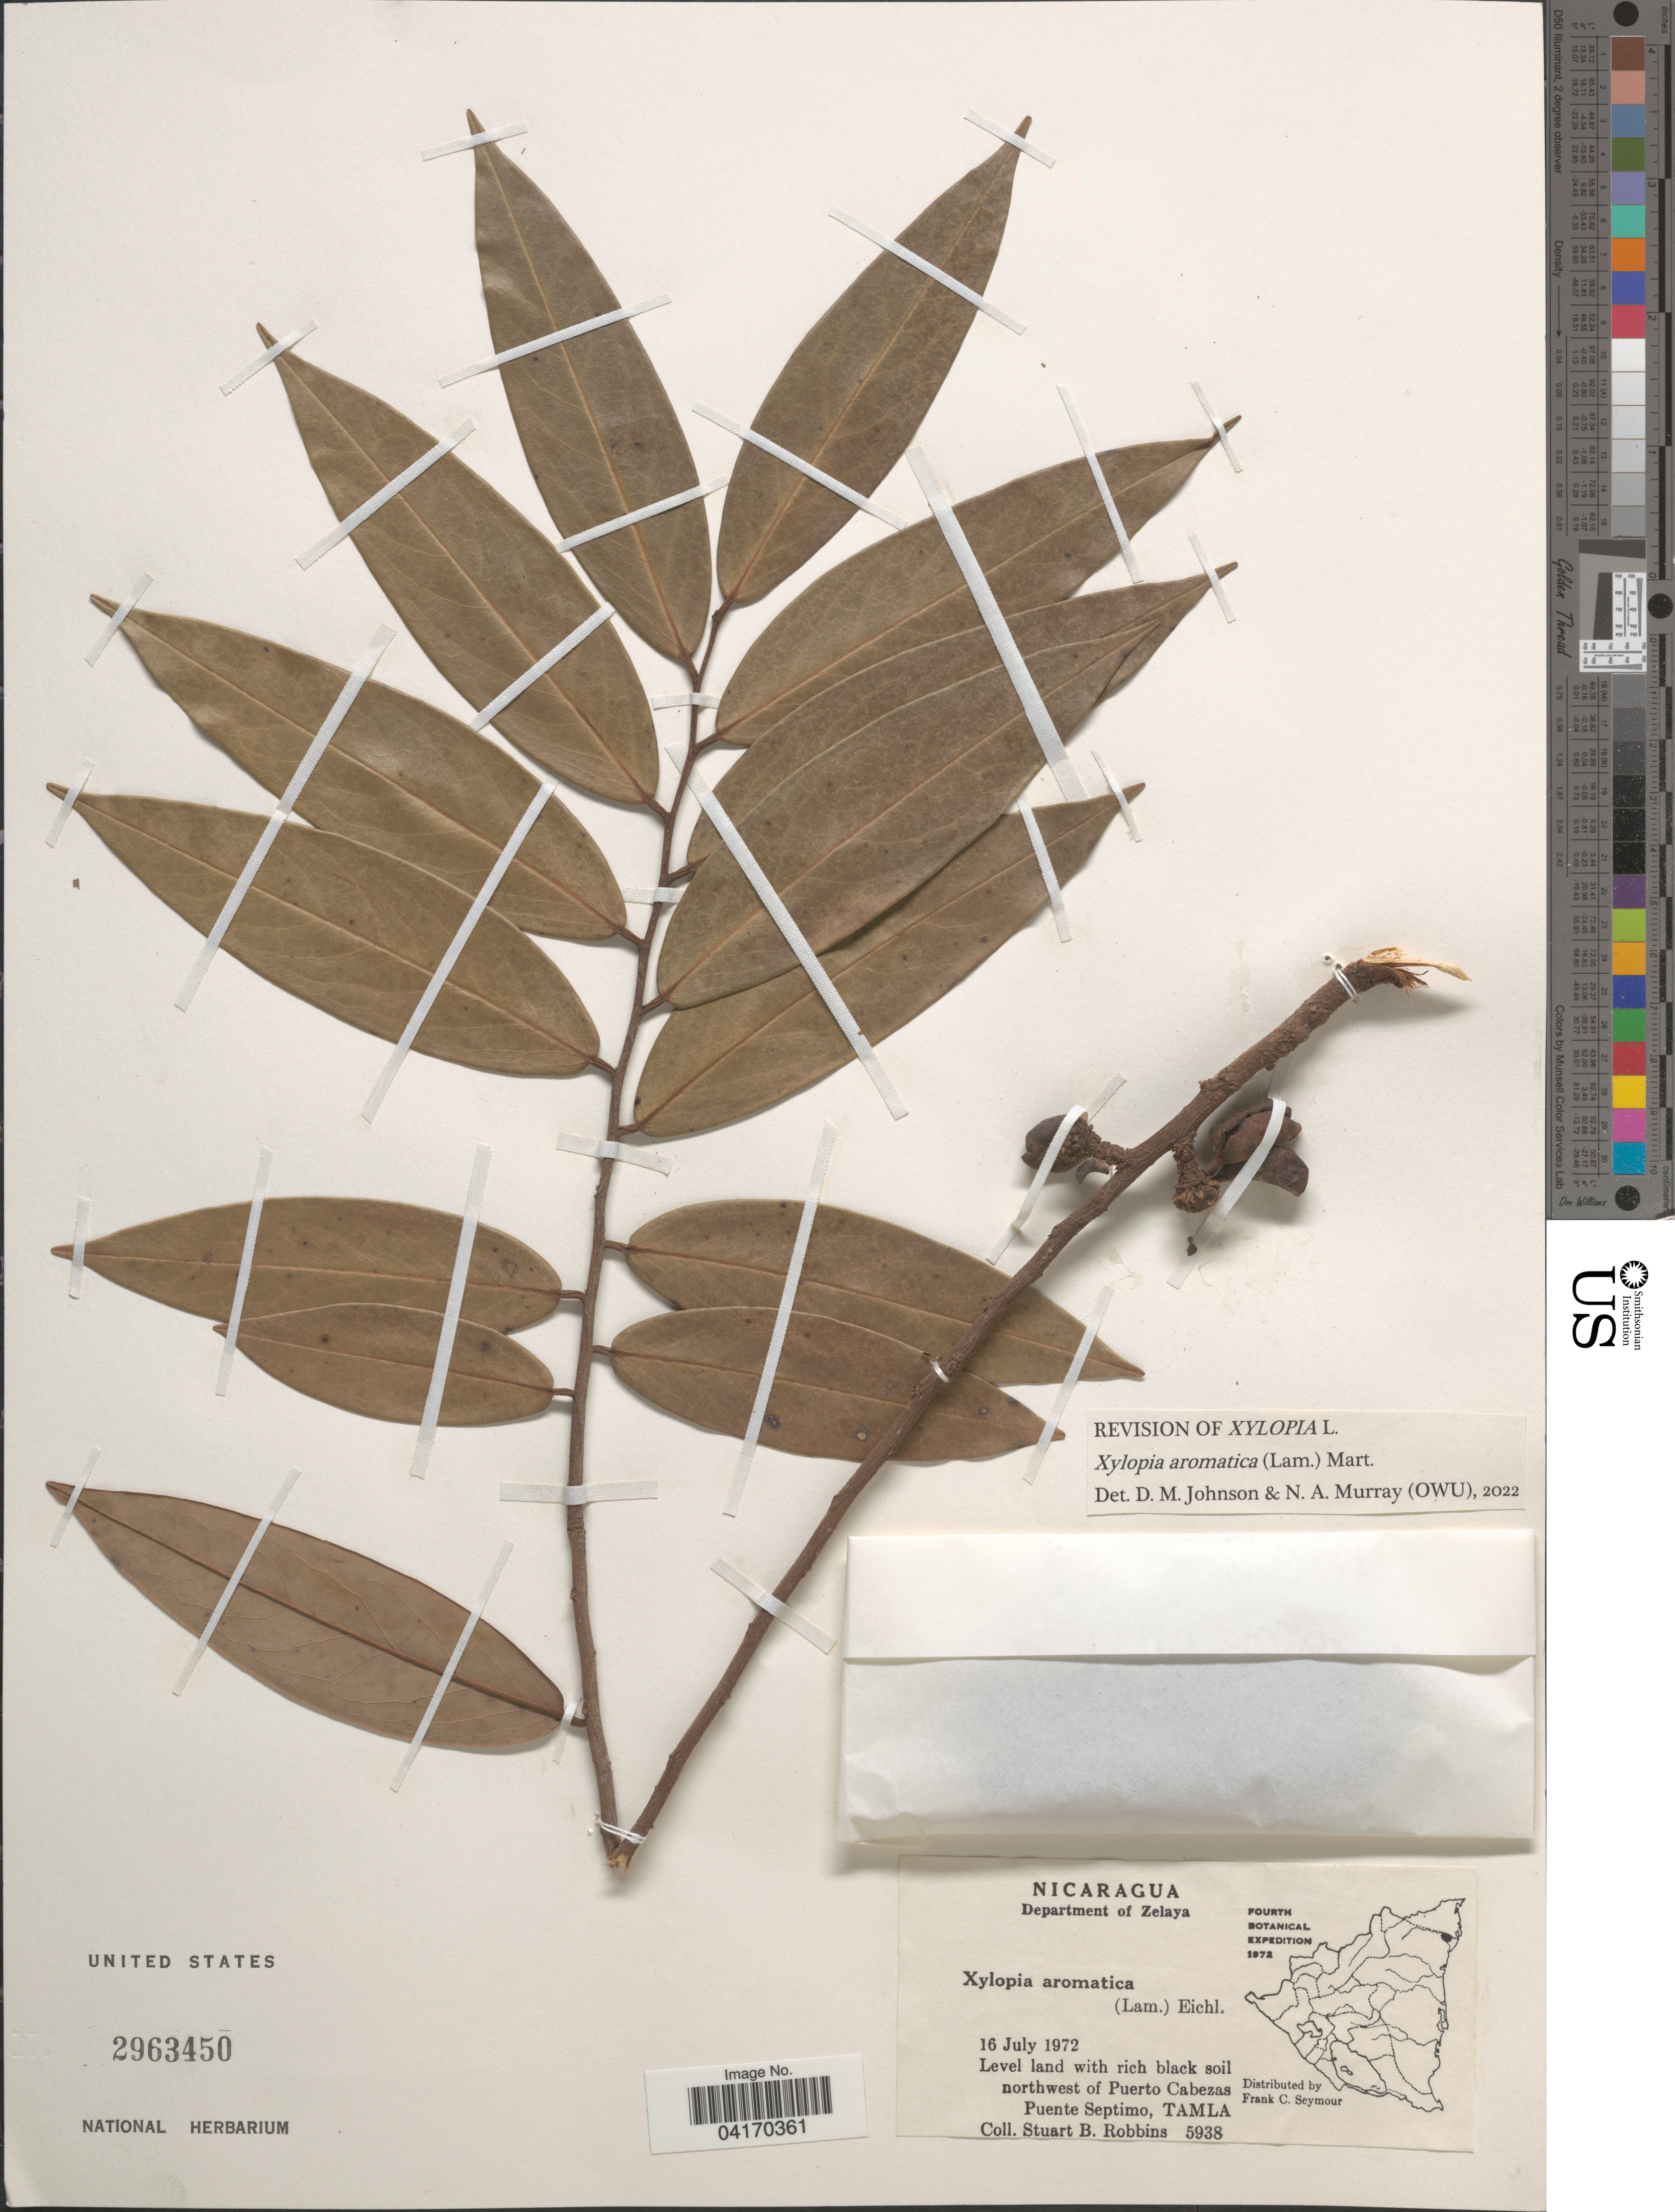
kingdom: Plantae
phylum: Tracheophyta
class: Magnoliopsida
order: Magnoliales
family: Annonaceae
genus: Xylopia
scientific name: Xylopia aromatica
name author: (Lam.) Mart.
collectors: S. B. Robbins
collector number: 5398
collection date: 1972-07-16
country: Nicaragua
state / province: Atlántico Norte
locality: Department of Zelaya. Level land with rich black soil northwest of Puerto Cabezas. Puente Septimo, TAMLA.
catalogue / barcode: US 2963450